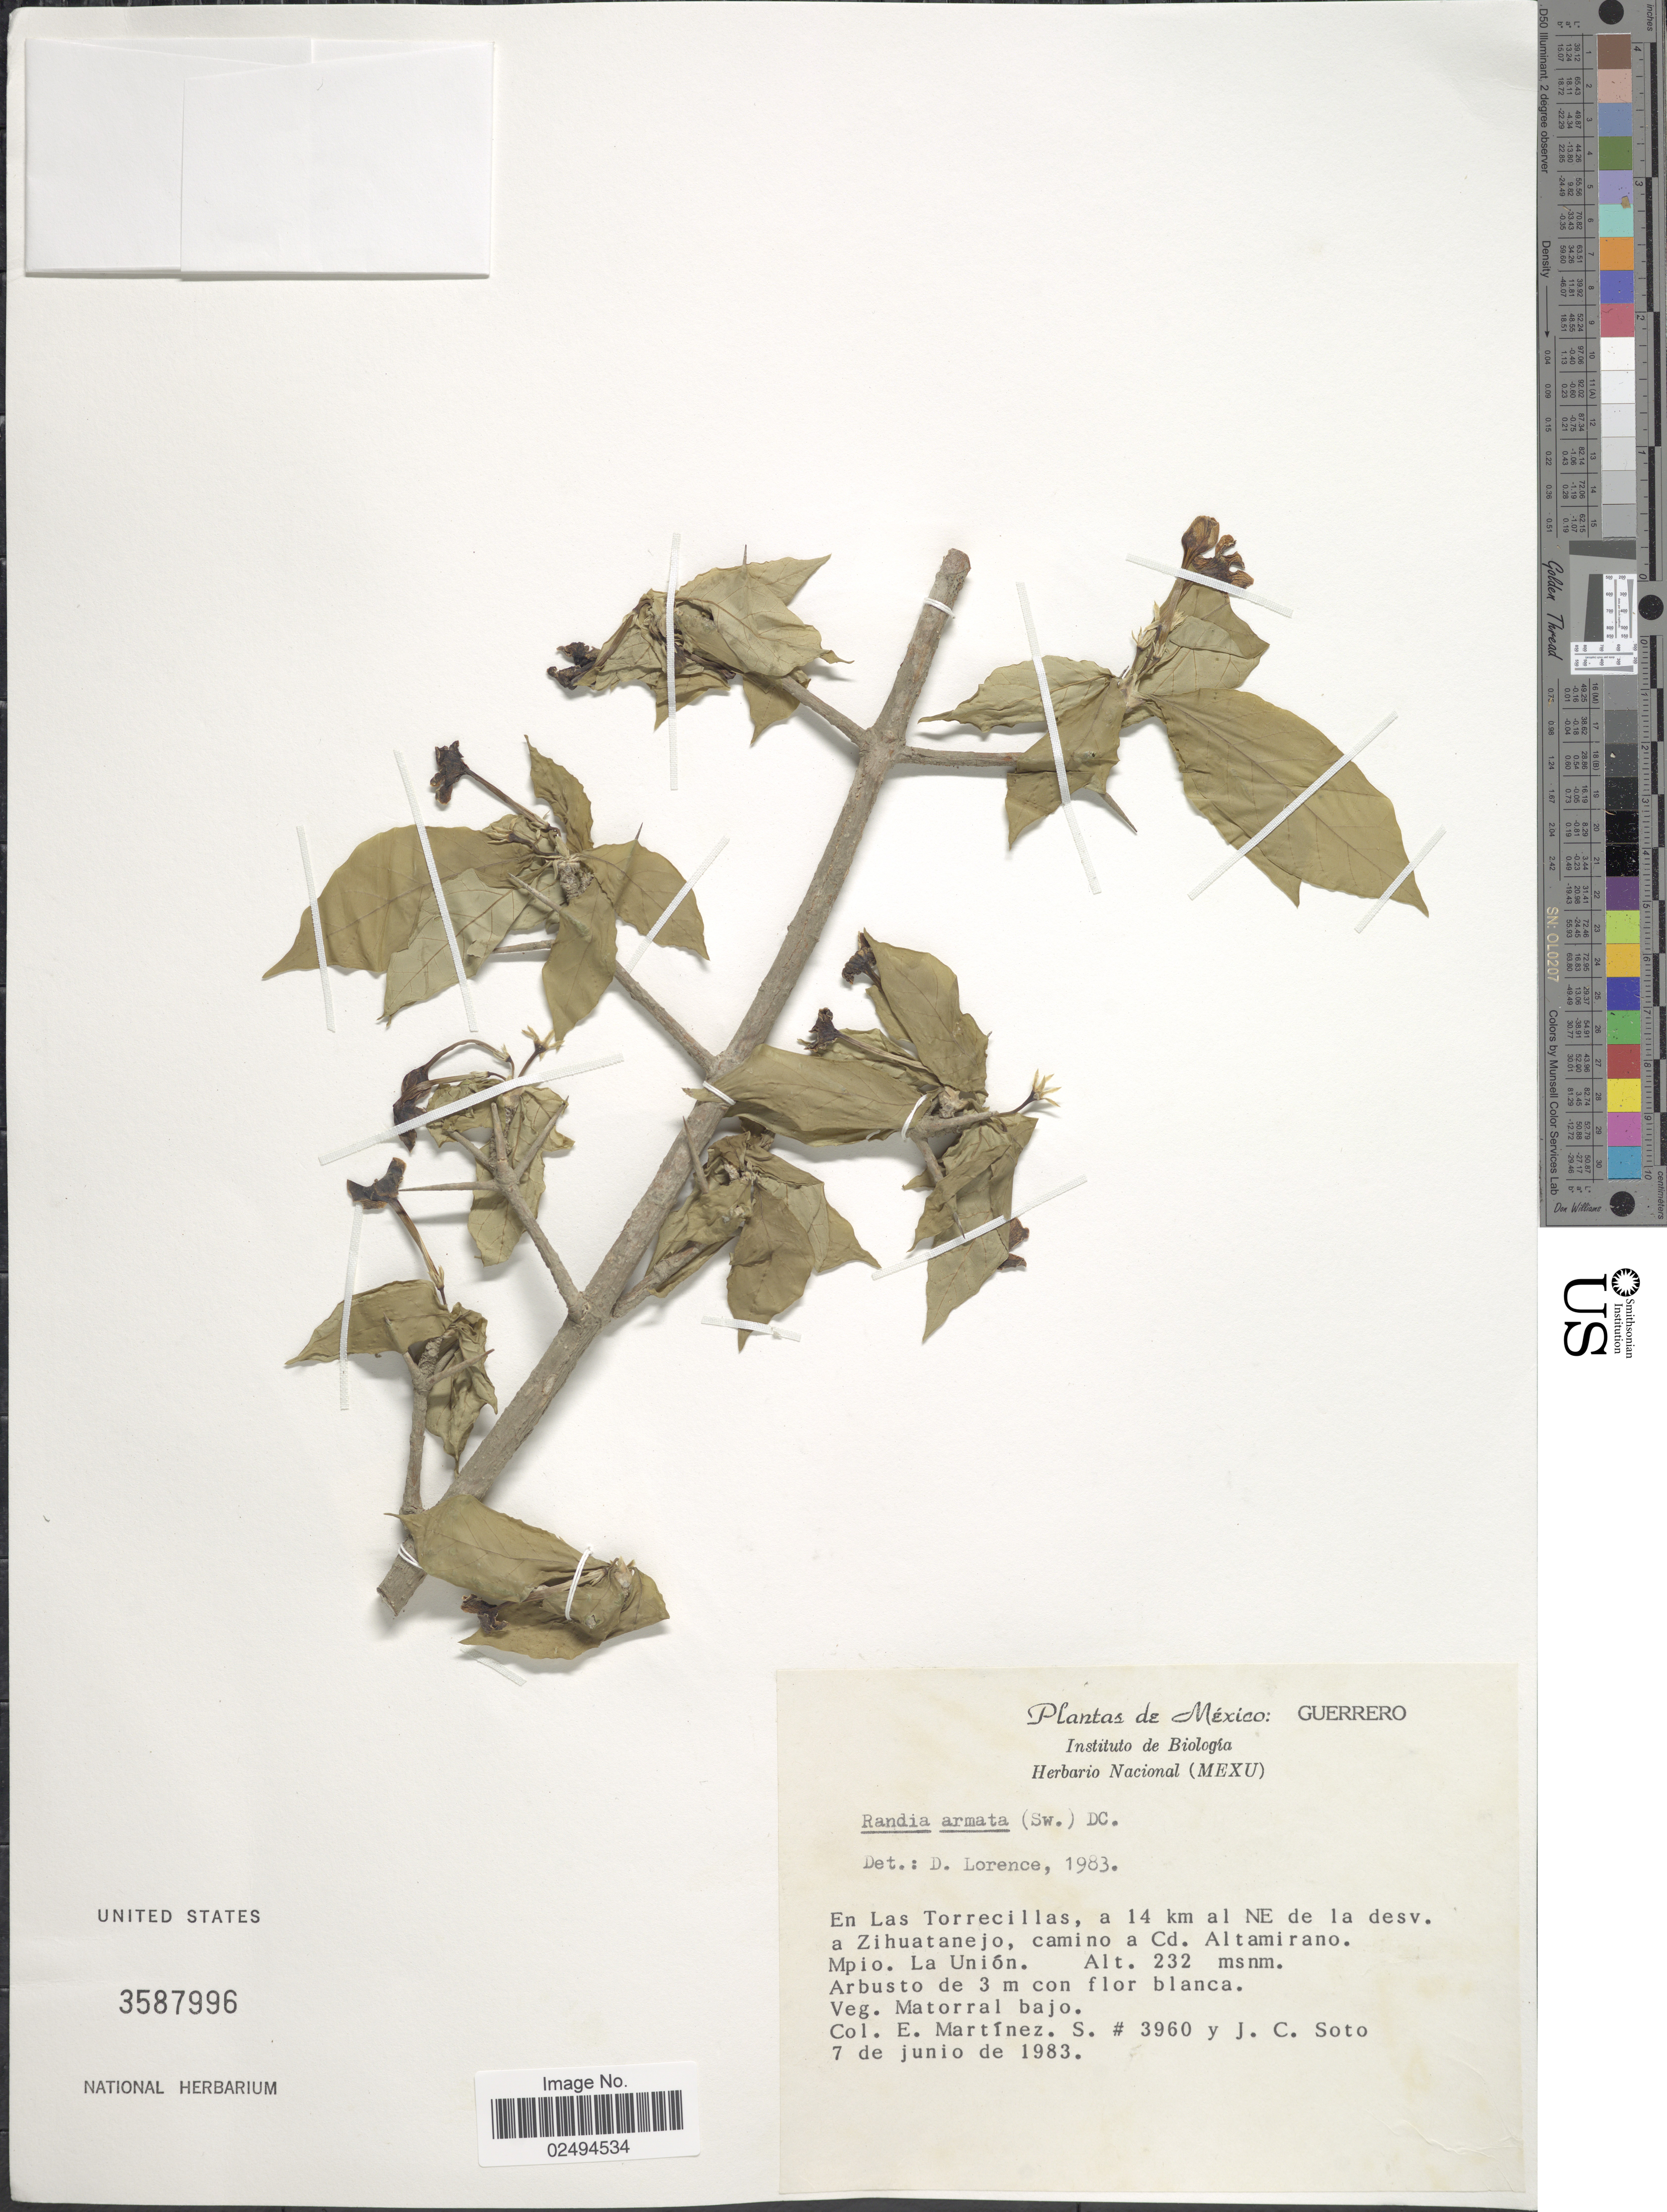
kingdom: Plantae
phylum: Tracheophyta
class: Magnoliopsida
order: Gentianales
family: Rubiaceae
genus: Randia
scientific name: Randia armata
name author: (Sw.) DC.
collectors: E. M. Martínez S. & J. Soto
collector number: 3960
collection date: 1983-06-07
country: Mexico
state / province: Guerrero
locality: En Las Torrecillas, a 14 km al NE de la desv. a Zihuatanejo, camino a Cd. Altamirano. Mpio. La Union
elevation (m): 232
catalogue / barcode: US 3587996